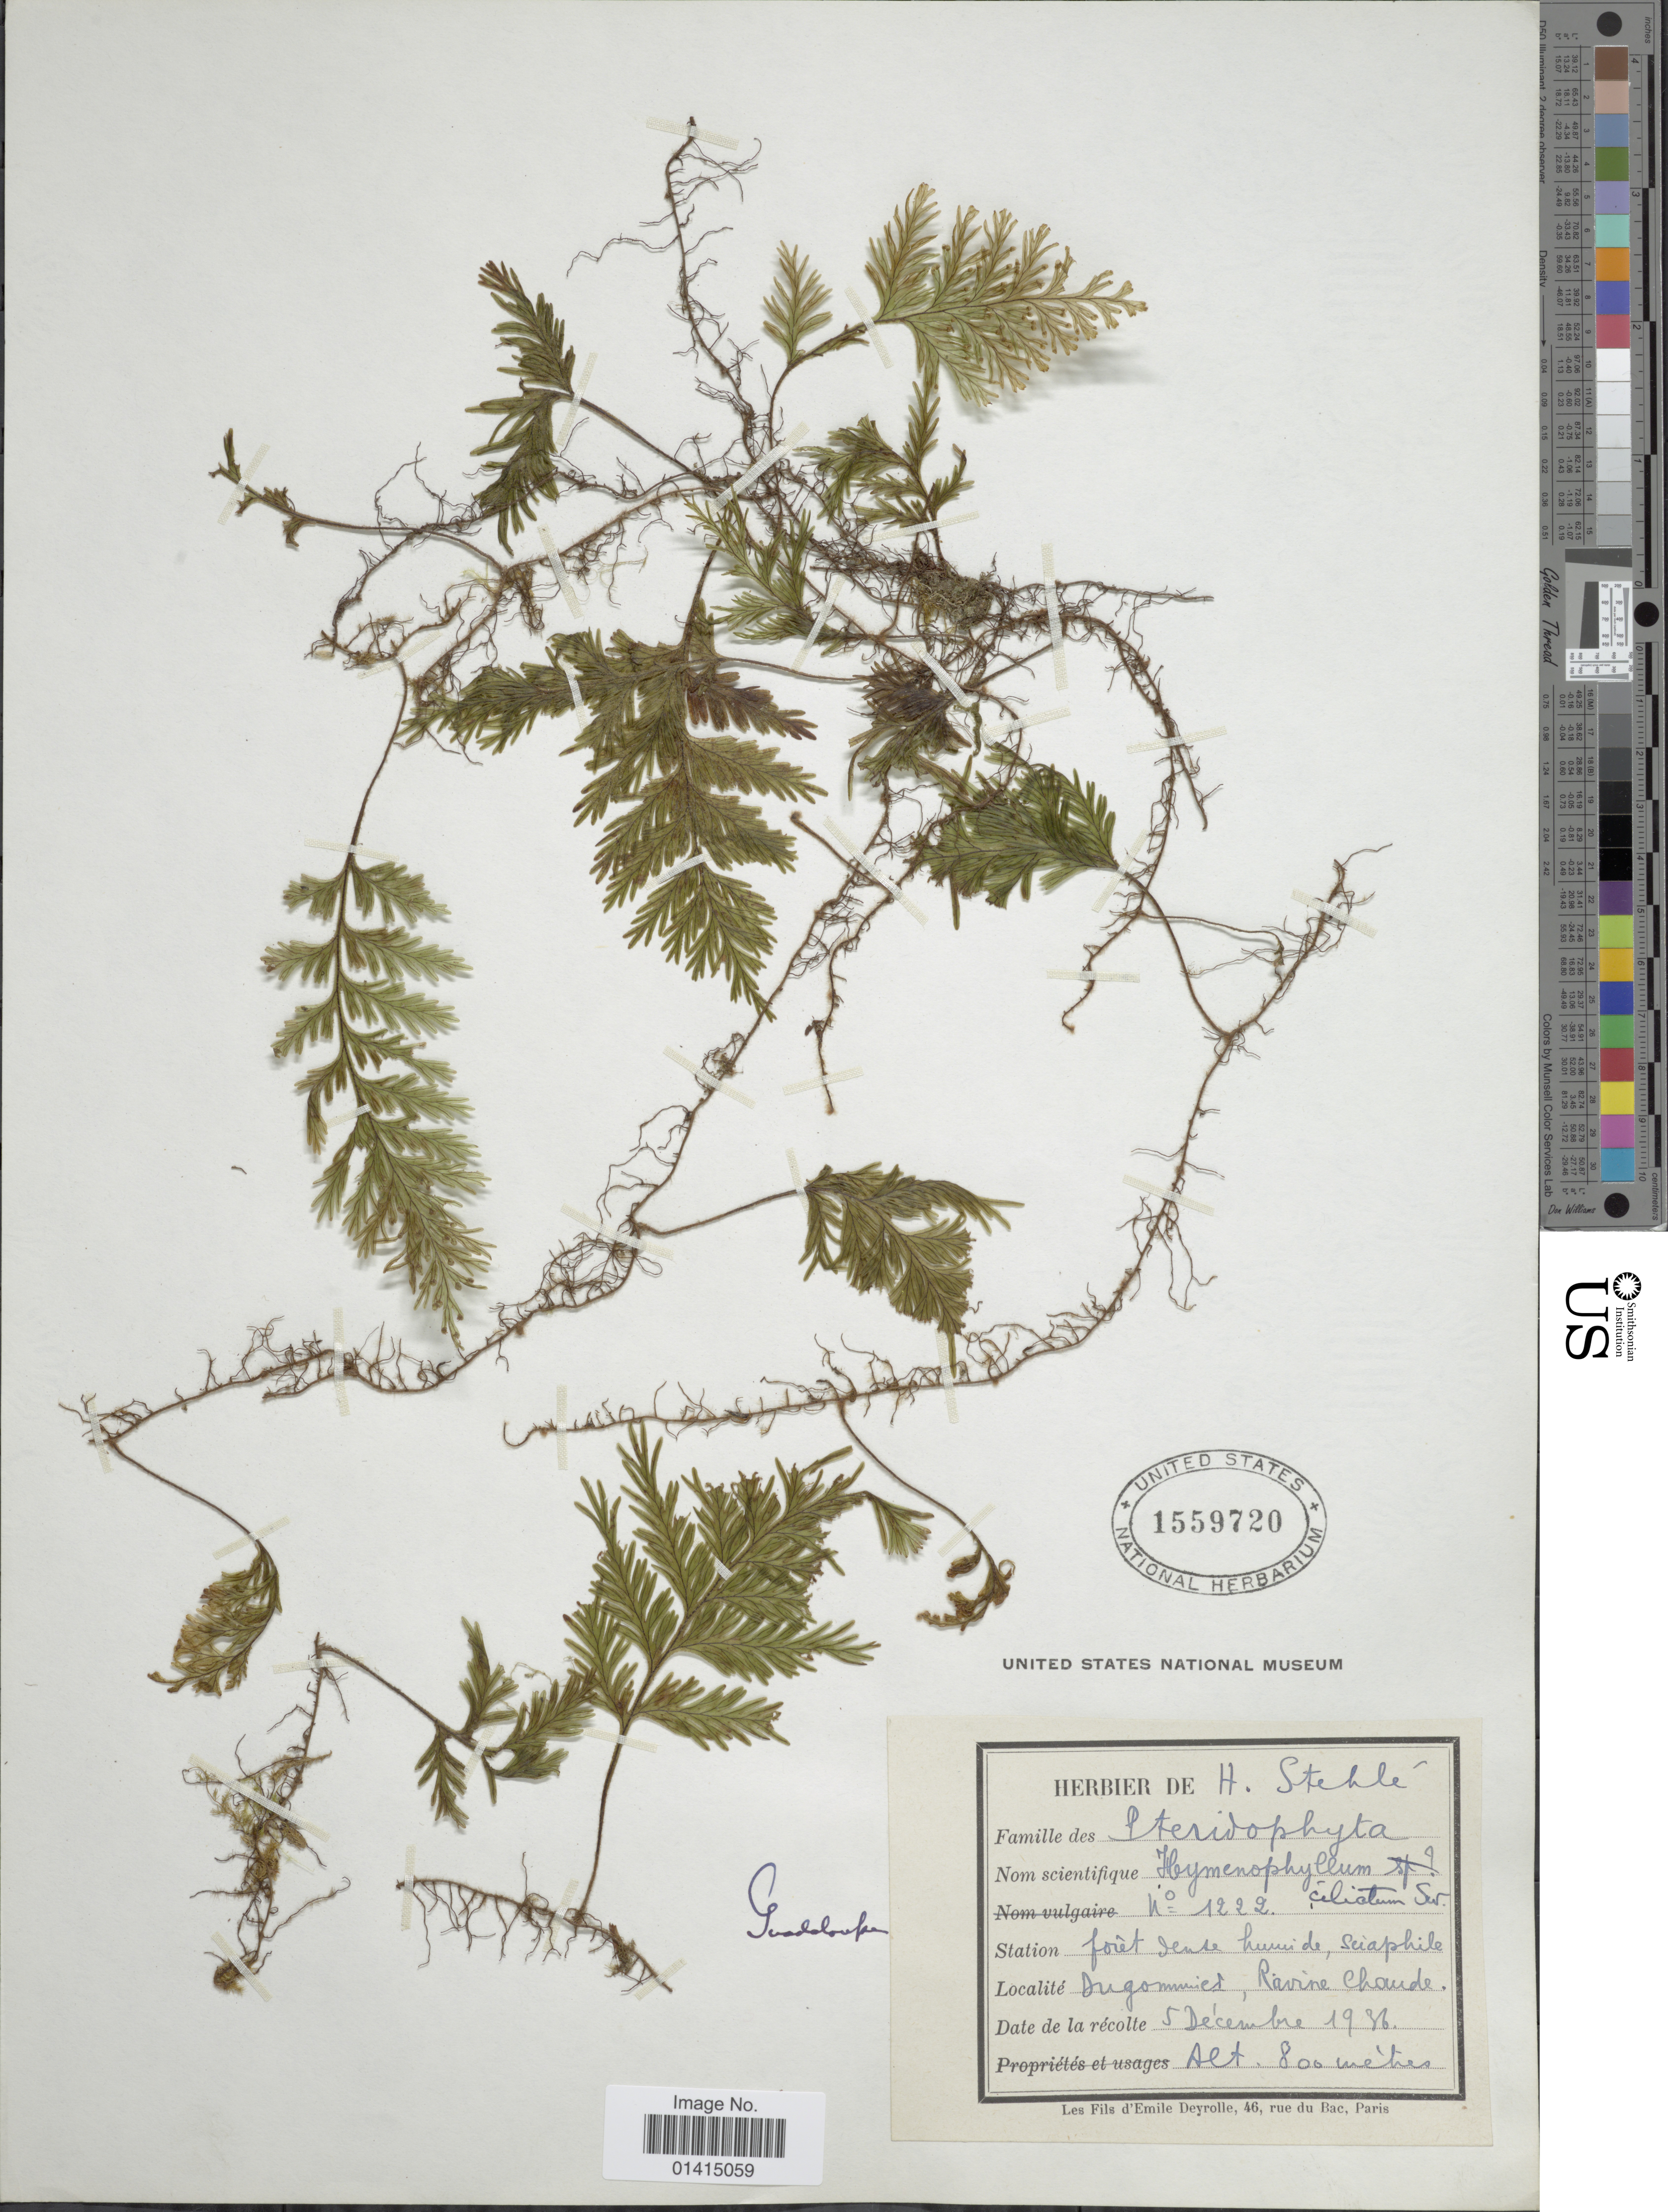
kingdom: Plantae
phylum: Tracheophyta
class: Polypodiopsida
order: Hymenophyllales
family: Hymenophyllaceae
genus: Hymenophyllum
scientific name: Hymenophyllum hirtellum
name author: Sw. in Schrad.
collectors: ex herb. H. Stehlé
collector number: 1222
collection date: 1936-12-05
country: Guadeloupe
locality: Dugommier, Ravine Chaude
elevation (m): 800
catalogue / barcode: US 1559720